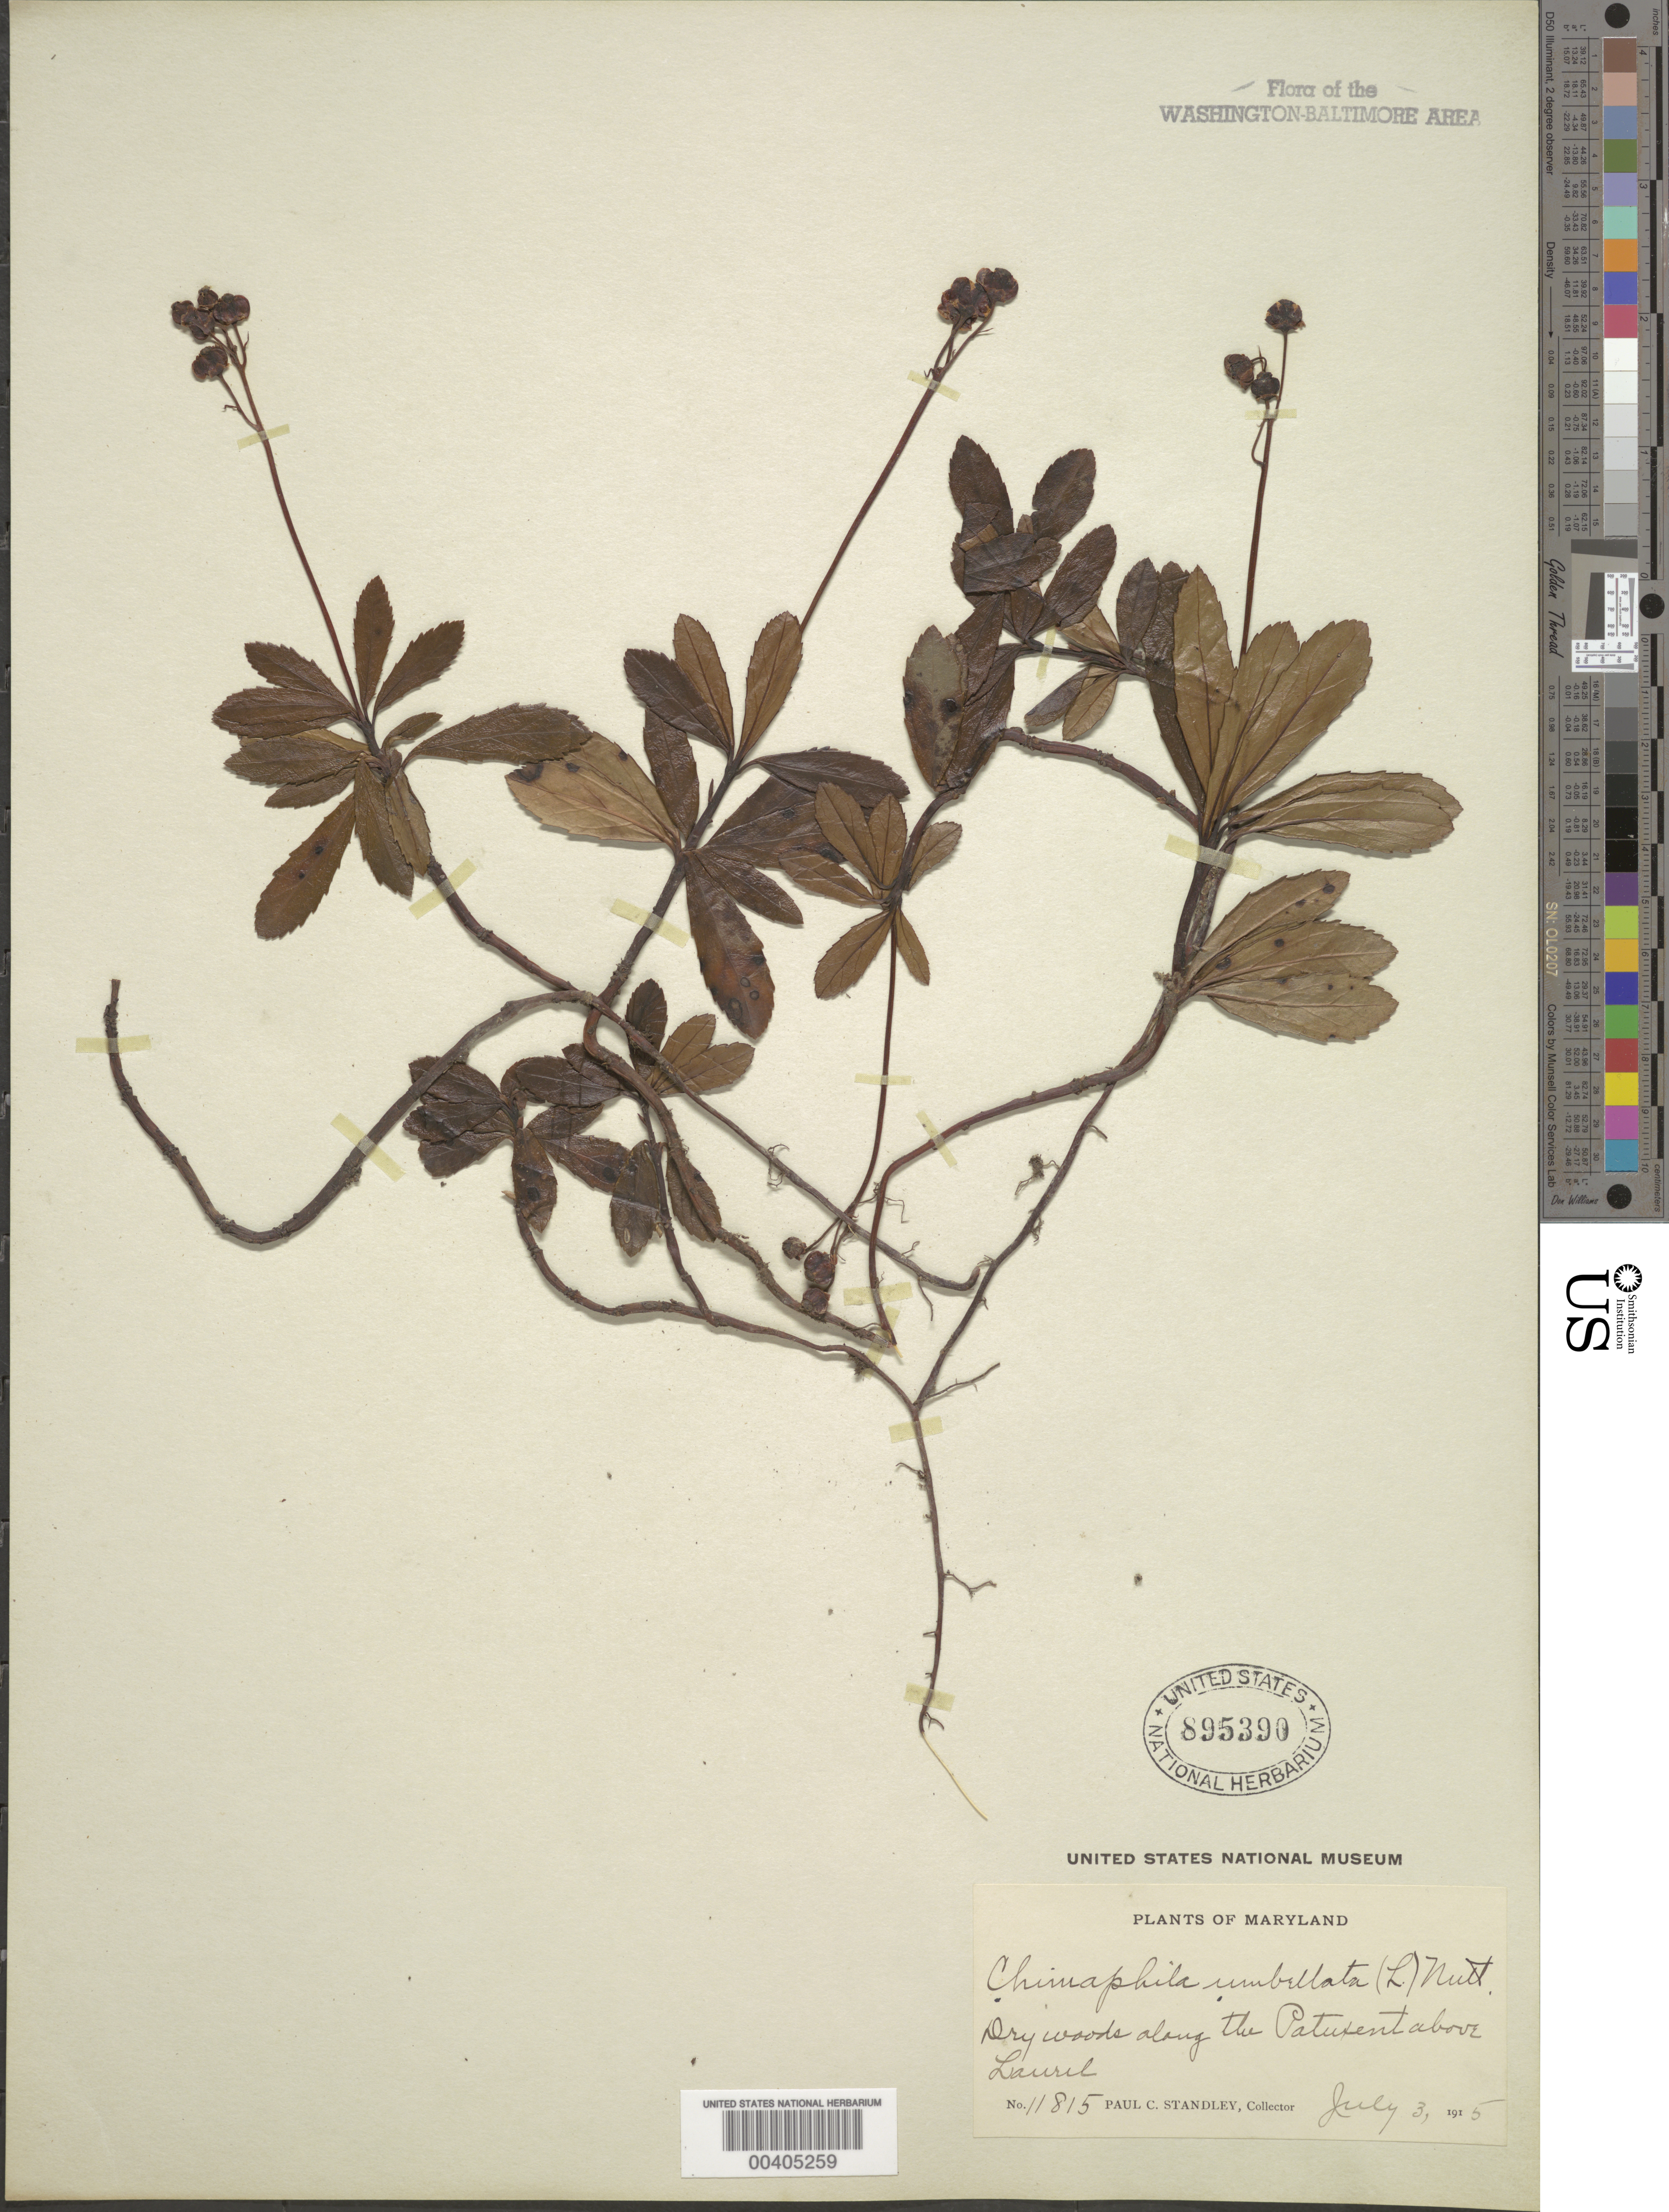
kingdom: Plantae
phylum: Tracheophyta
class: Magnoliopsida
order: Ericales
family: Ericaceae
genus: Chimaphila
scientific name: Chimaphila umbellata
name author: (L.) W.P.C. Barton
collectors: P. C. Standley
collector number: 11815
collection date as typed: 03 Jul 1915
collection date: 1915-07-03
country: United States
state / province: Maryland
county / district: Prince George's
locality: Patuxent River above Laurel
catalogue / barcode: US 895390